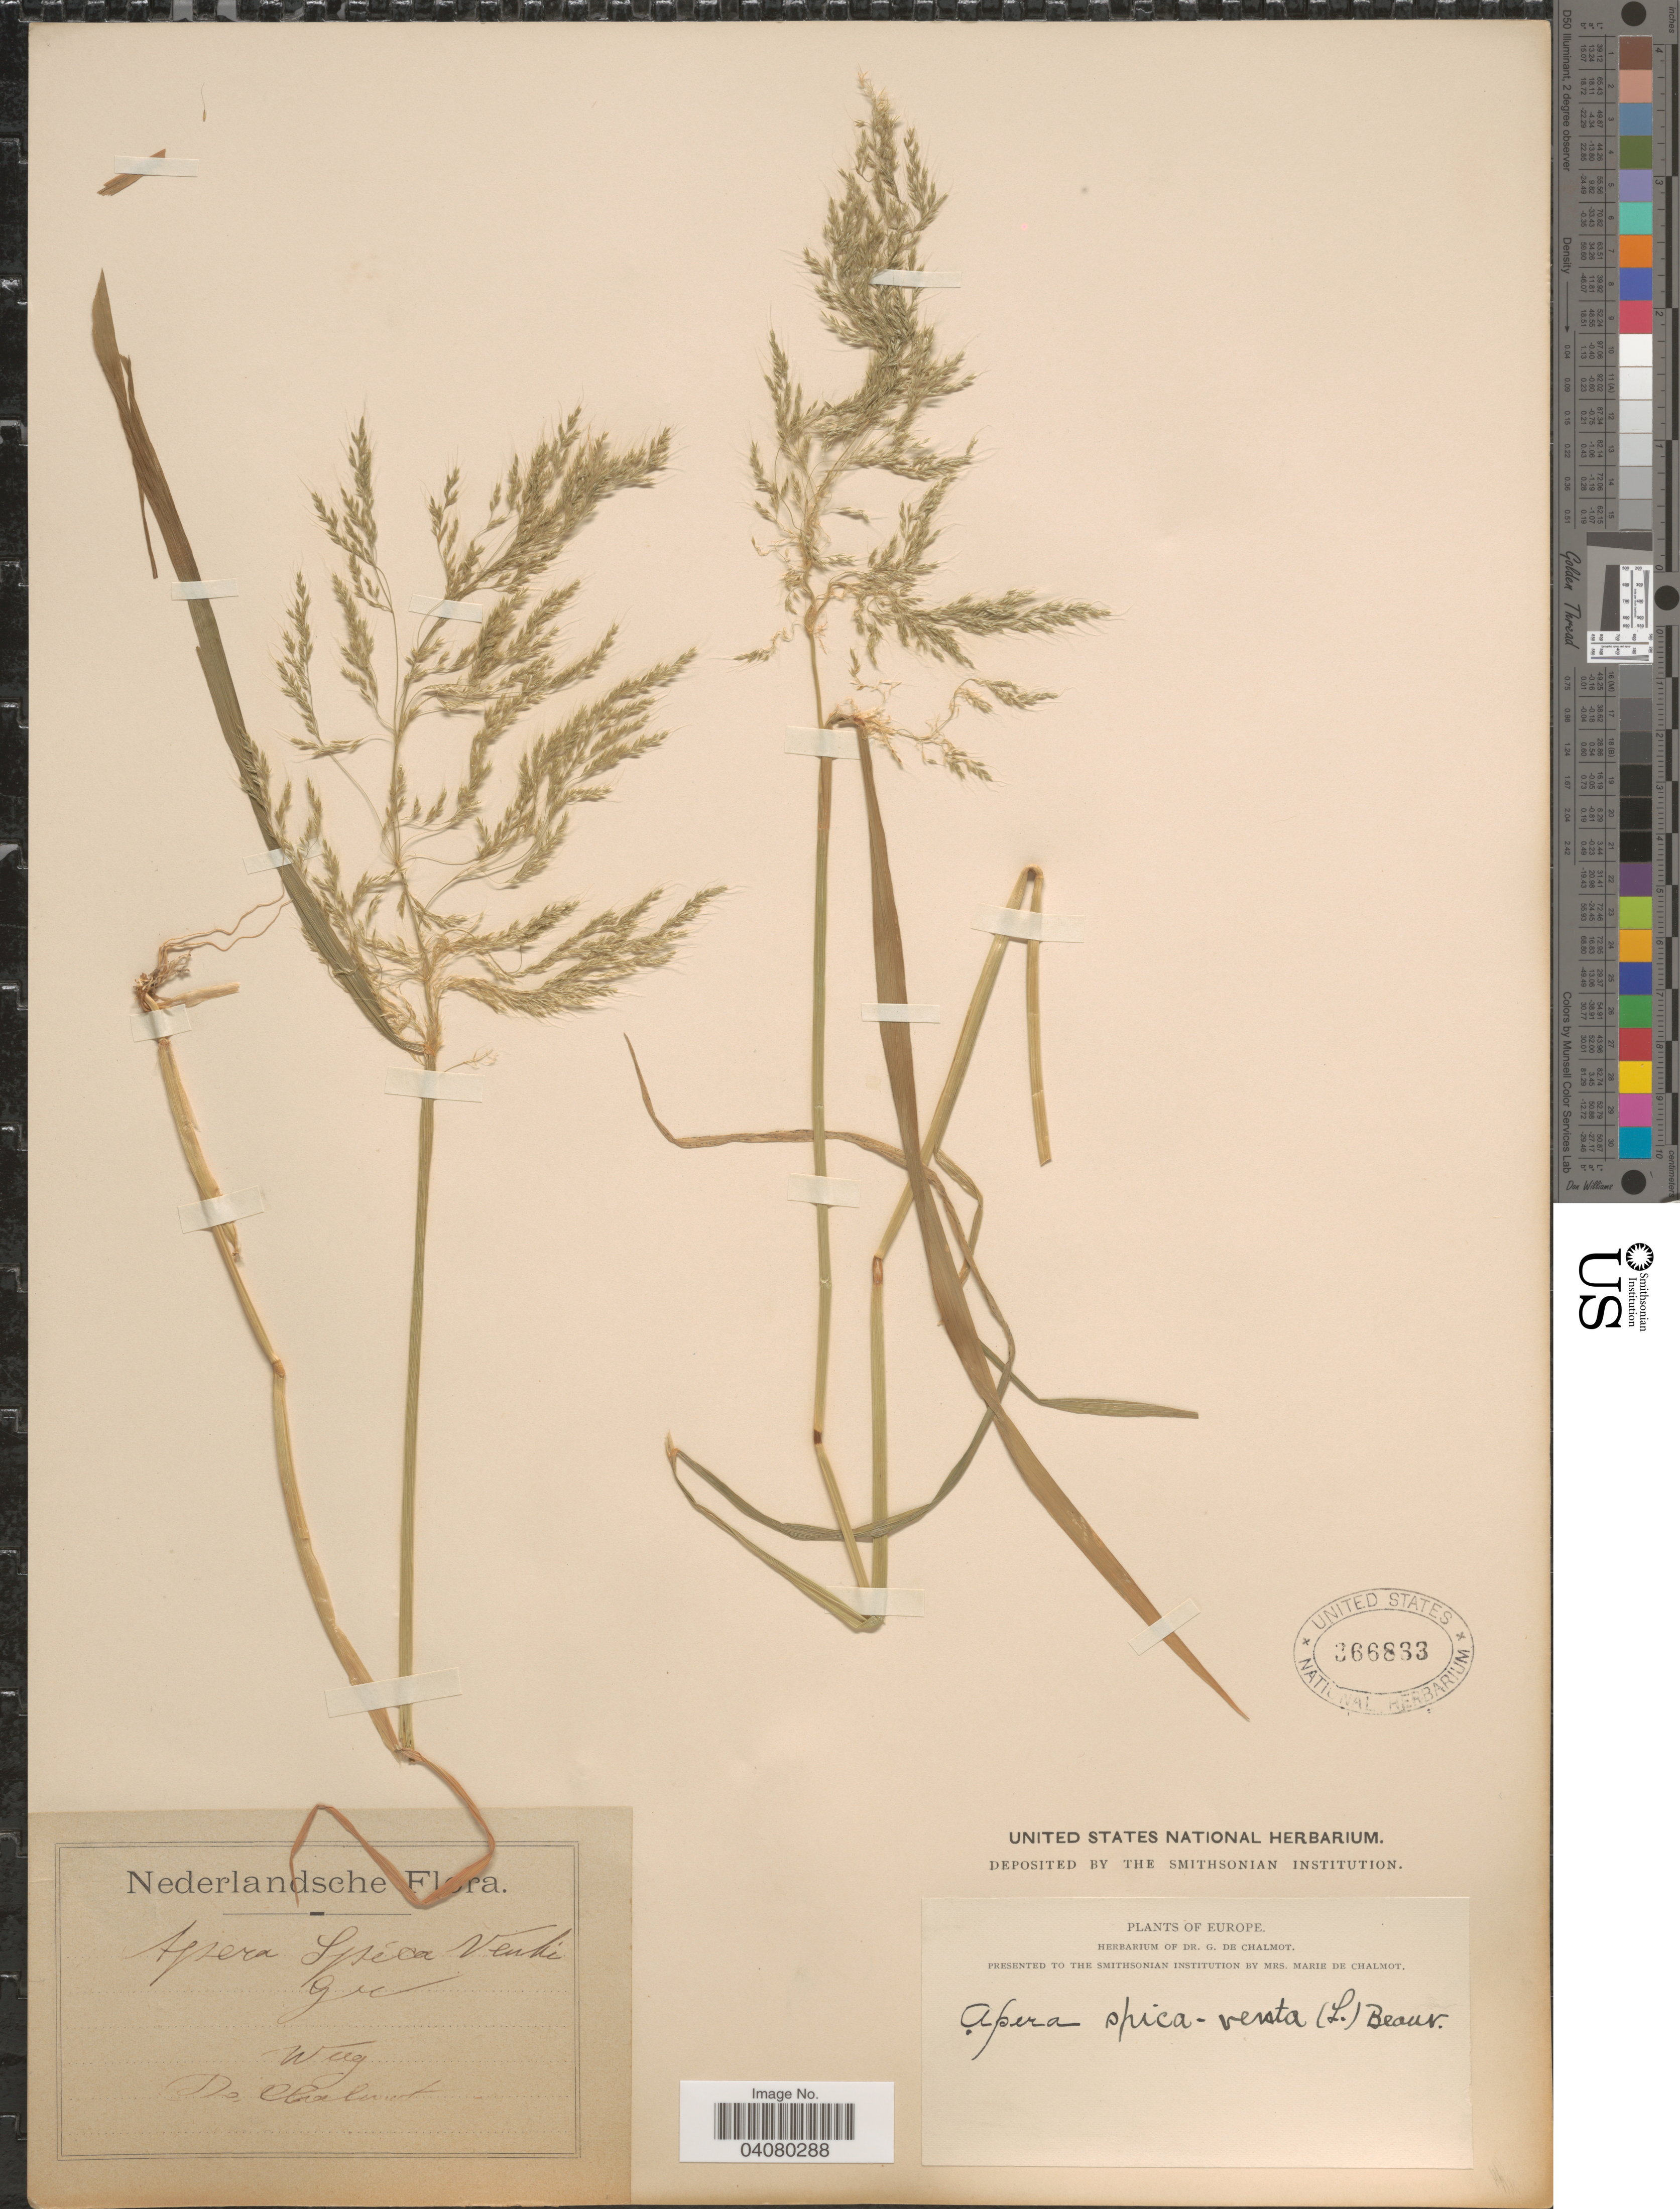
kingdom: Plantae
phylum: Tracheophyta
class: Liliopsida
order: Poales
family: Poaceae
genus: Apera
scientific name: Apera spica-venti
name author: (L.) P. Beauv.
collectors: G. de Chalmot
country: Netherlands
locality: Nederlandsche. Wag.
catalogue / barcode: US 366833